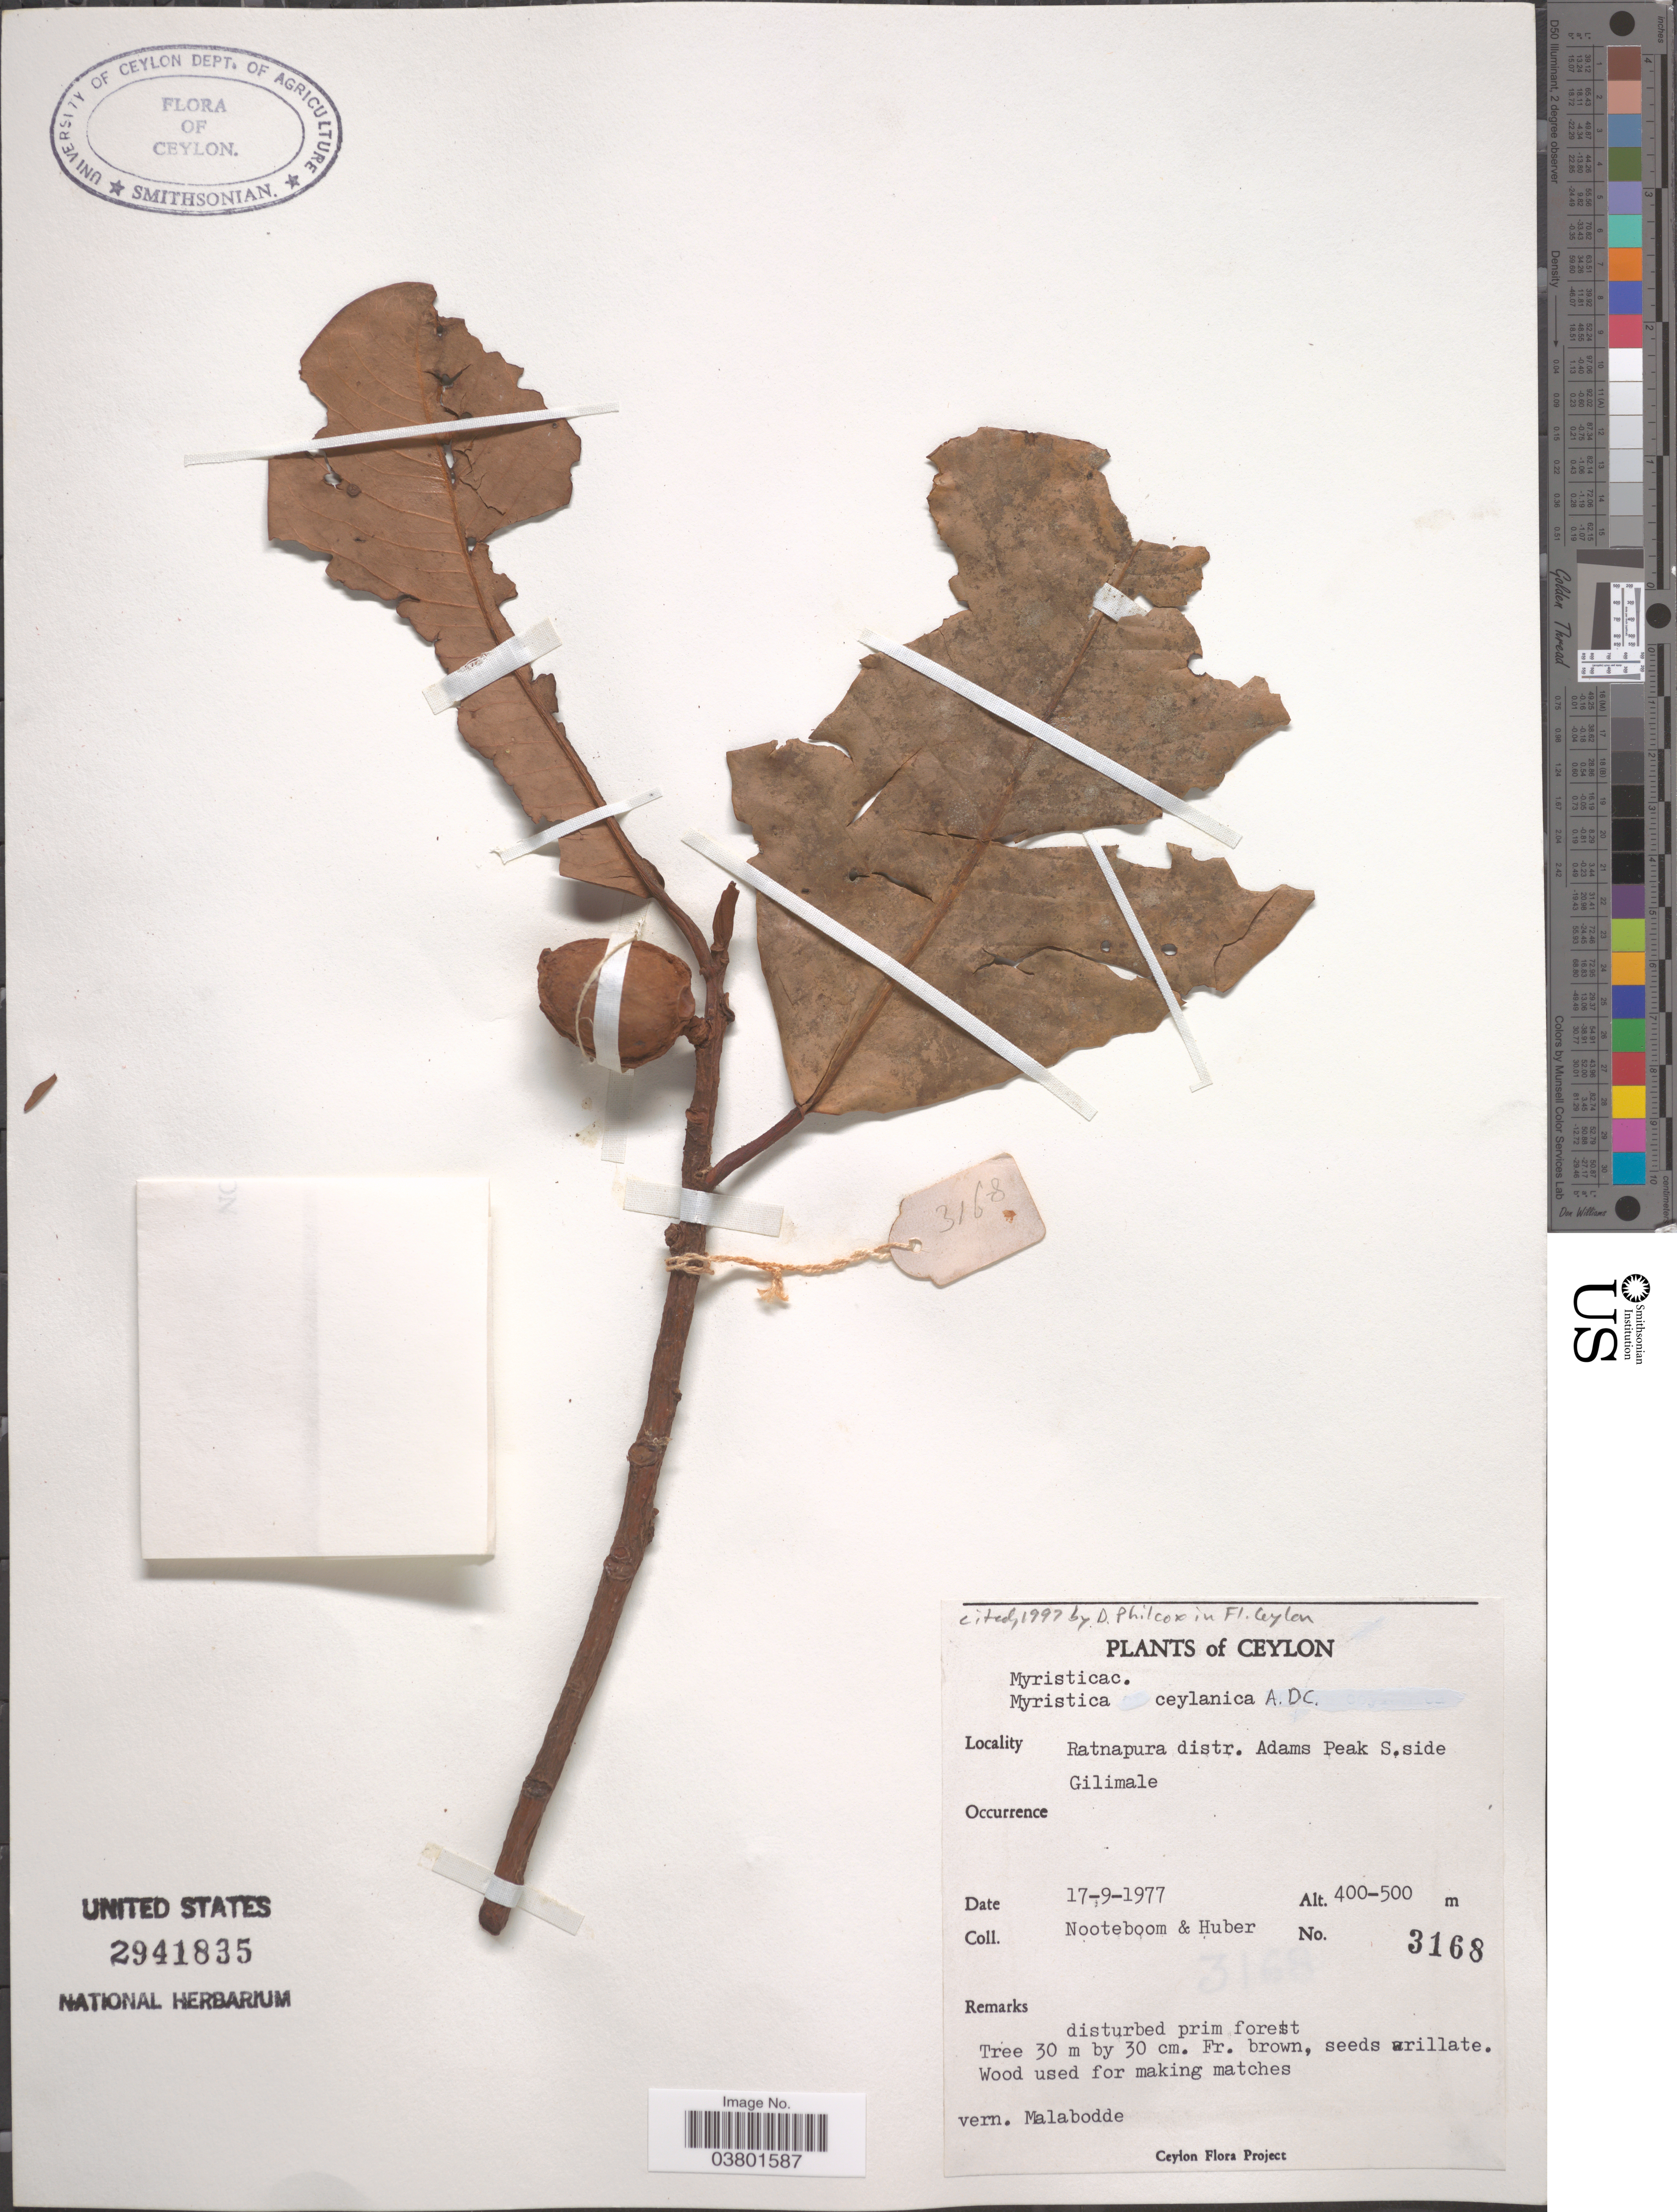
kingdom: Plantae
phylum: Tracheophyta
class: Magnoliopsida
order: Magnoliales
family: Myristicaceae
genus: Myristica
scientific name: Myristica ceylanica var. ceylanica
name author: A. DC.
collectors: Nooteboom, -- & Huber, --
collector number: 3168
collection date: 1977-09-17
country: Sri Lanka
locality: Ceylon. Ratnapura distr. Adams Peak S.side Gilimale.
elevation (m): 400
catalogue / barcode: US 2941835